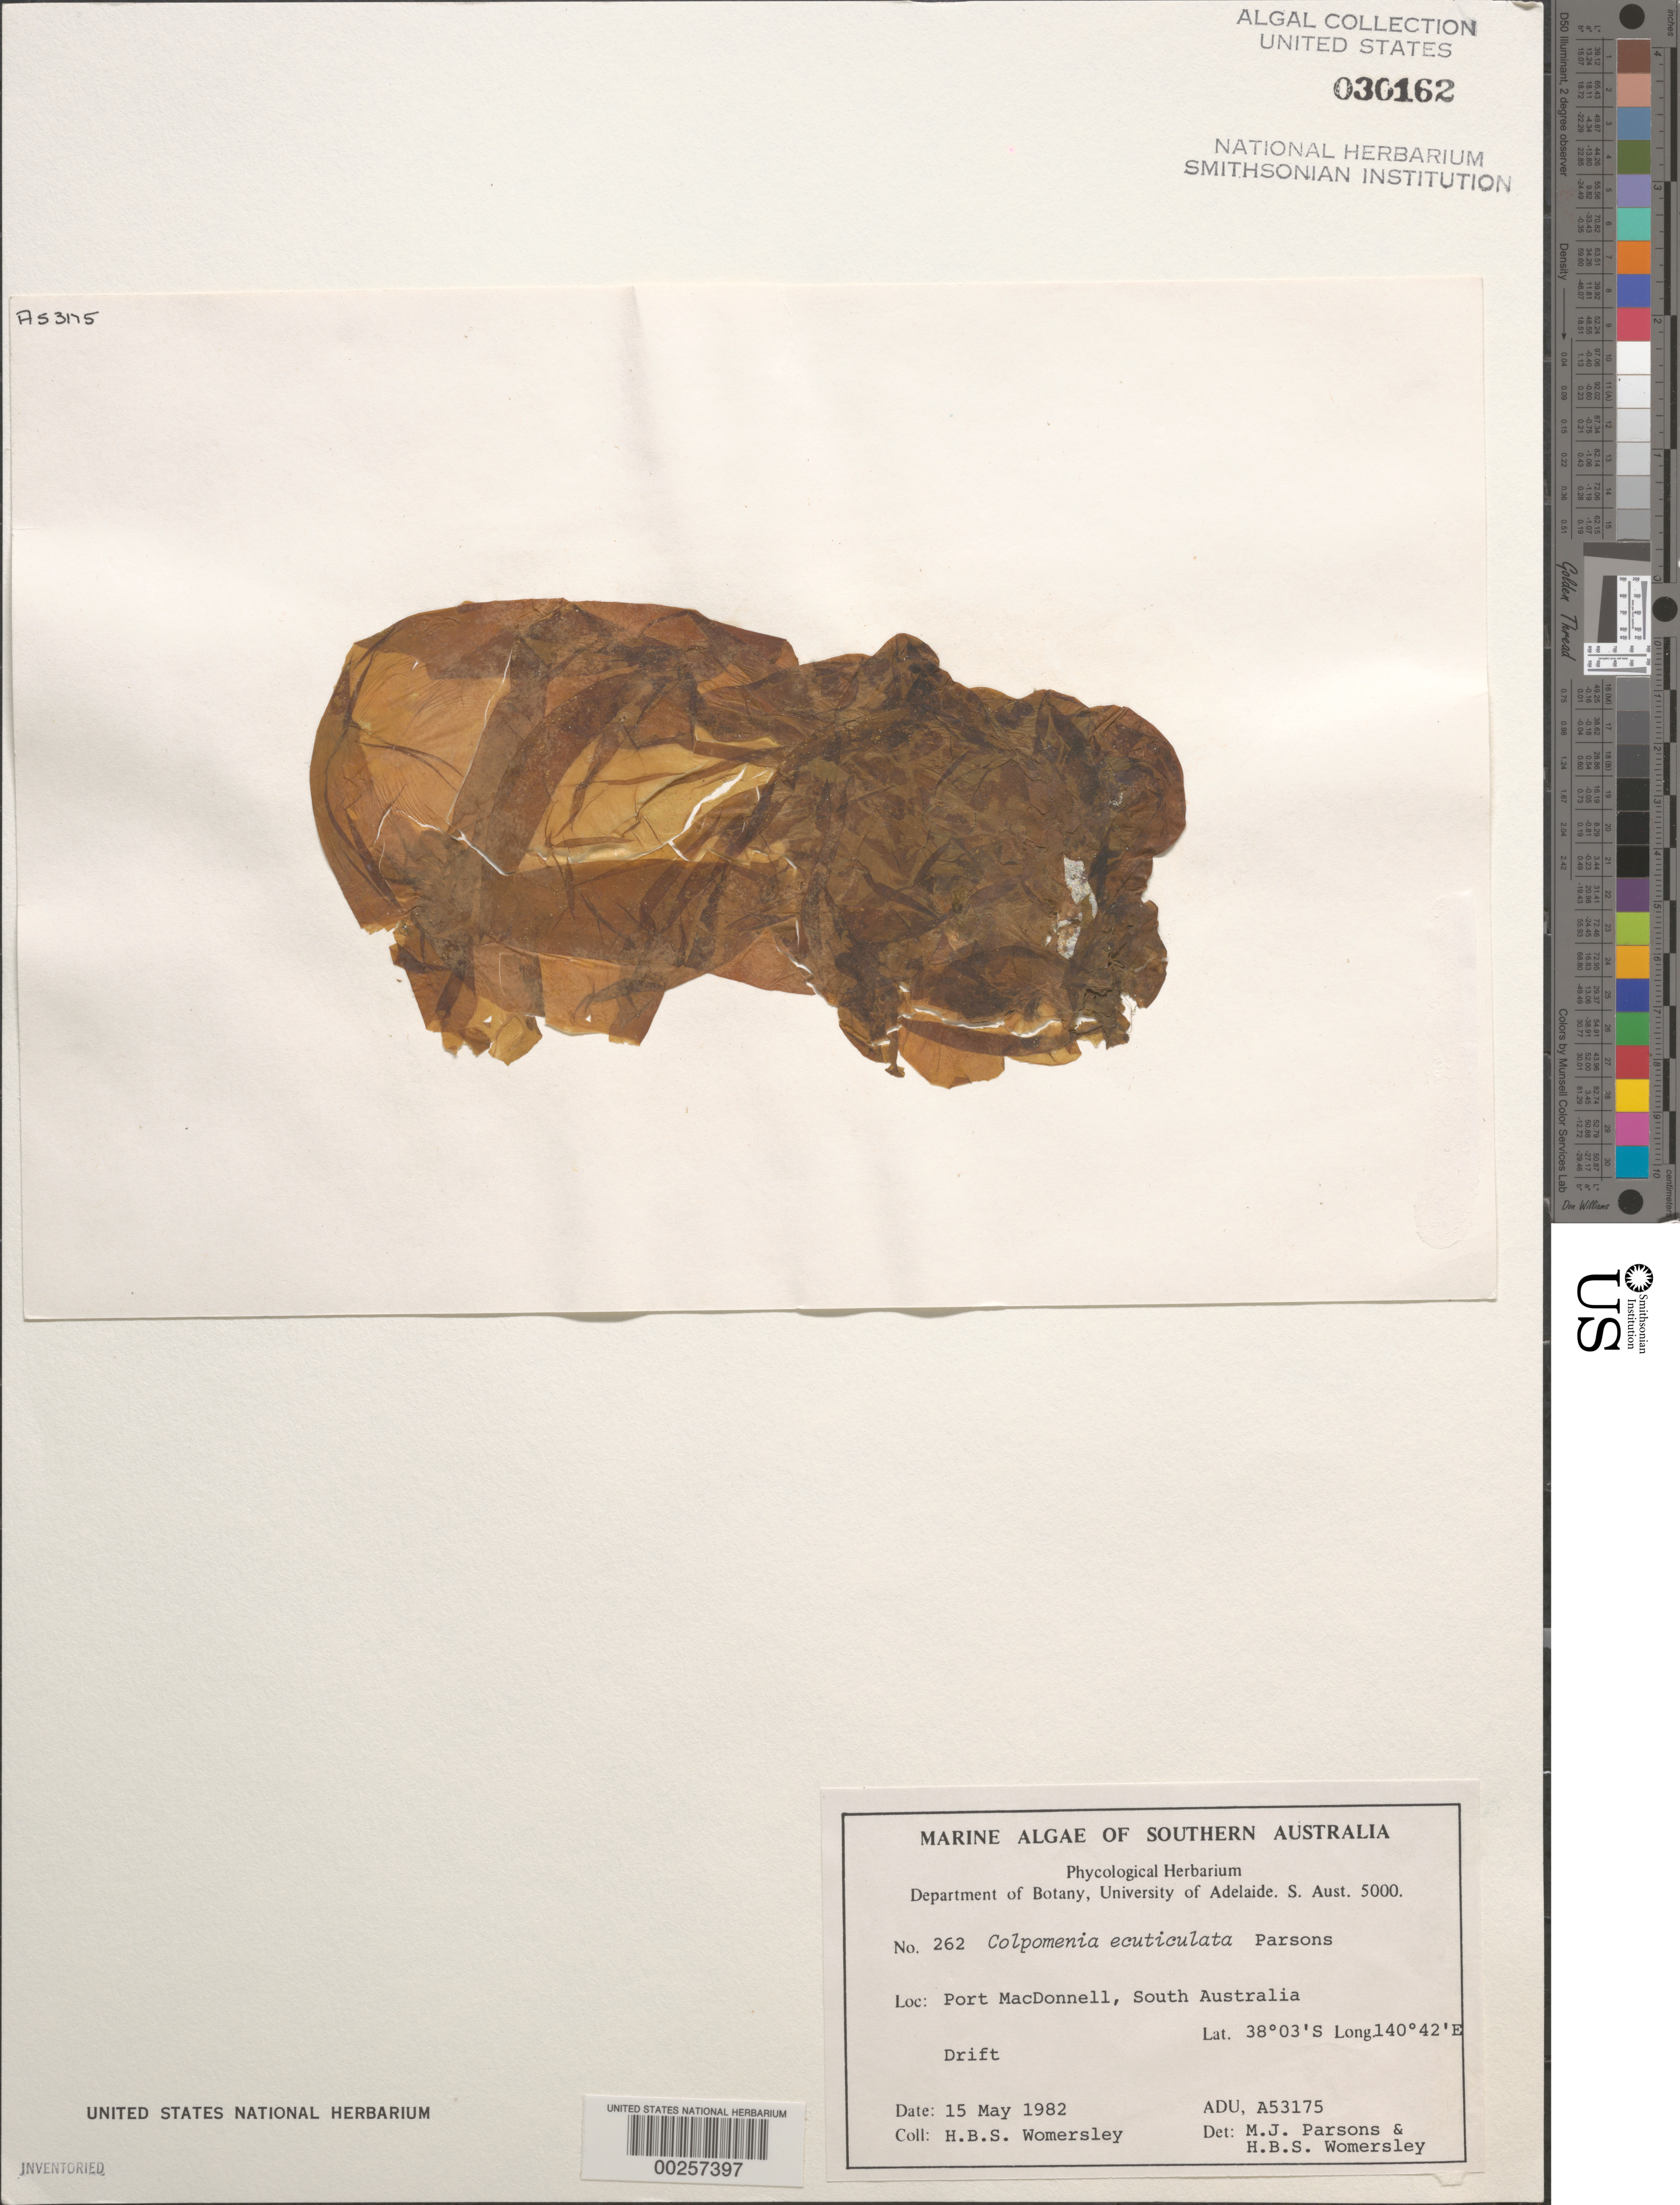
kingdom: Chromista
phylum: Ochrophyta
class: Phaeophyceae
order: Scytosiphonales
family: Scytosiphonaceae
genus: Colpomenia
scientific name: Colpomenia ecuticulata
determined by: Parsons, M. J.; Womersley, H. B.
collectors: H. B. S. Womersley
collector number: ADU A53175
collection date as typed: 15 May 1982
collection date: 1982-05-15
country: Australia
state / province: South Australia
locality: Port MacDonnell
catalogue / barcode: US 30162